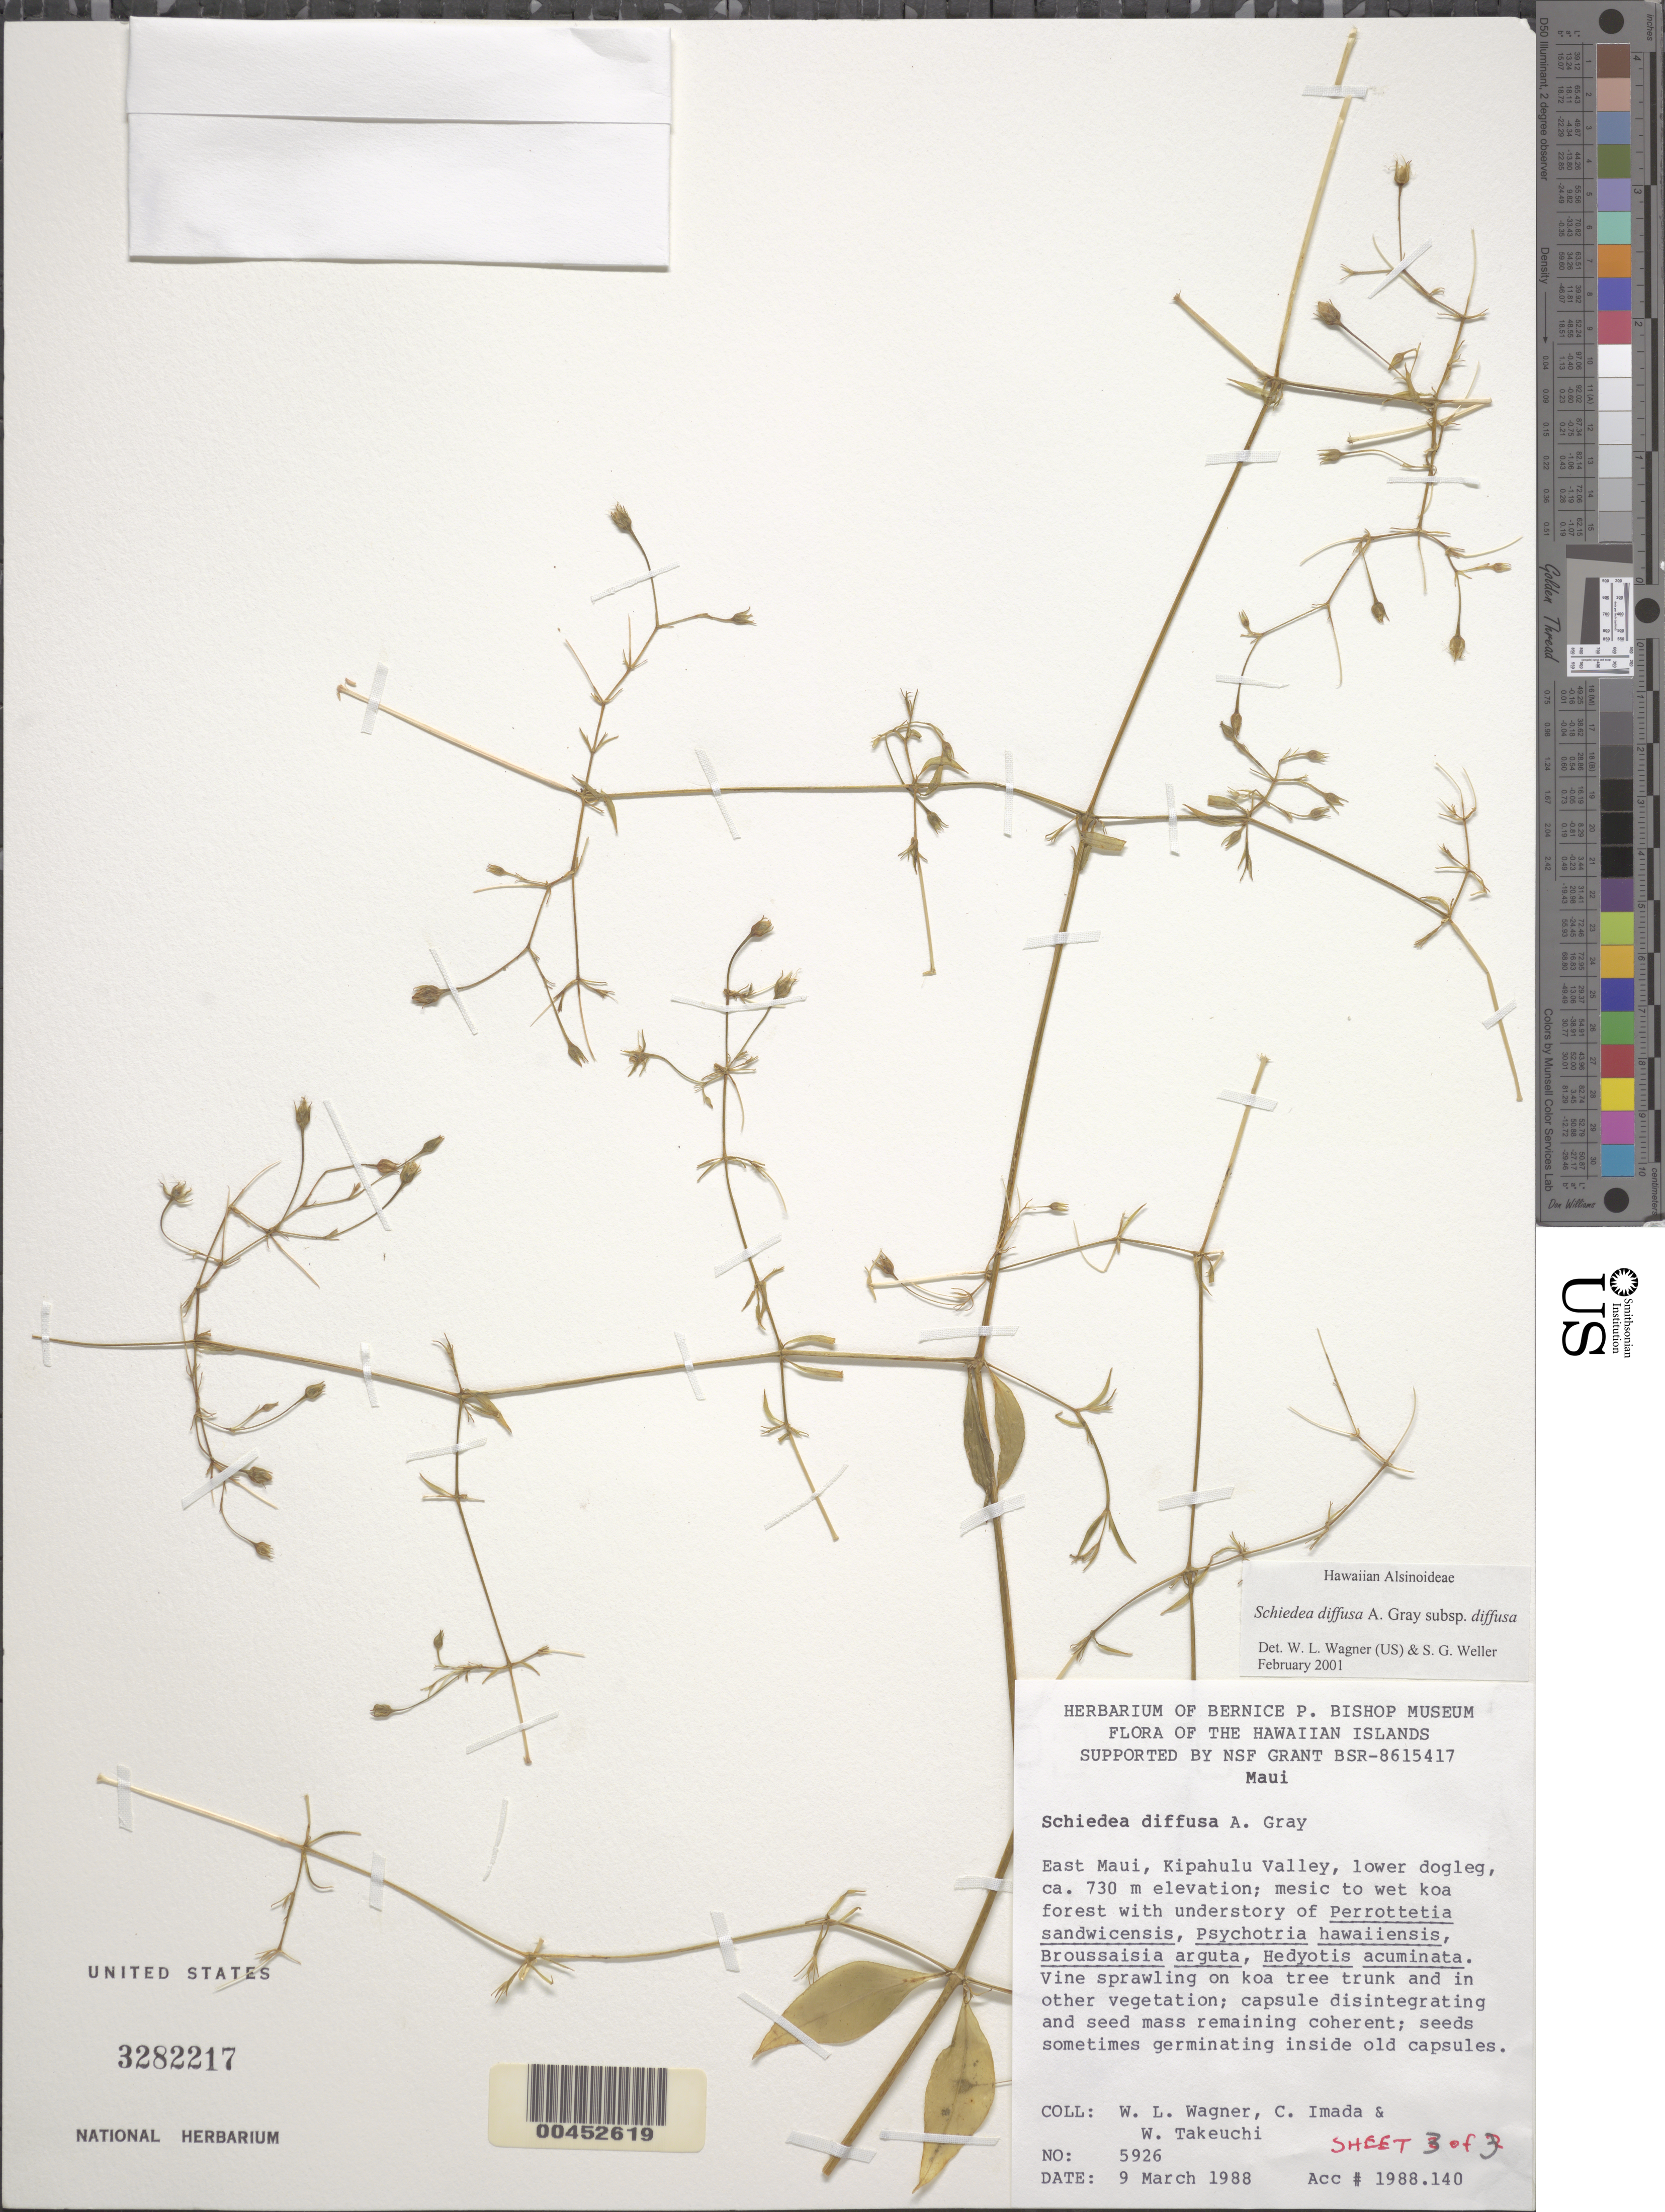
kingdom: Plantae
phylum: Tracheophyta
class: Magnoliopsida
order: Caryophyllales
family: Caryophyllaceae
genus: Schiedea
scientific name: Schiedea diffusa subsp. diffusa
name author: A. Gray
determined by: Wagner, W. L.; Weller, Stephen G.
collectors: W. L. Wagner, C. Imada & W. N. Takeuchi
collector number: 5926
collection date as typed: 9 Mar 1988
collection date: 1988-03-09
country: United States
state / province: Hawaii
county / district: Maui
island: Maui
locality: East Maui, Kipahulu Valley, lower dogleg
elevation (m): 730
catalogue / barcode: US 3282217